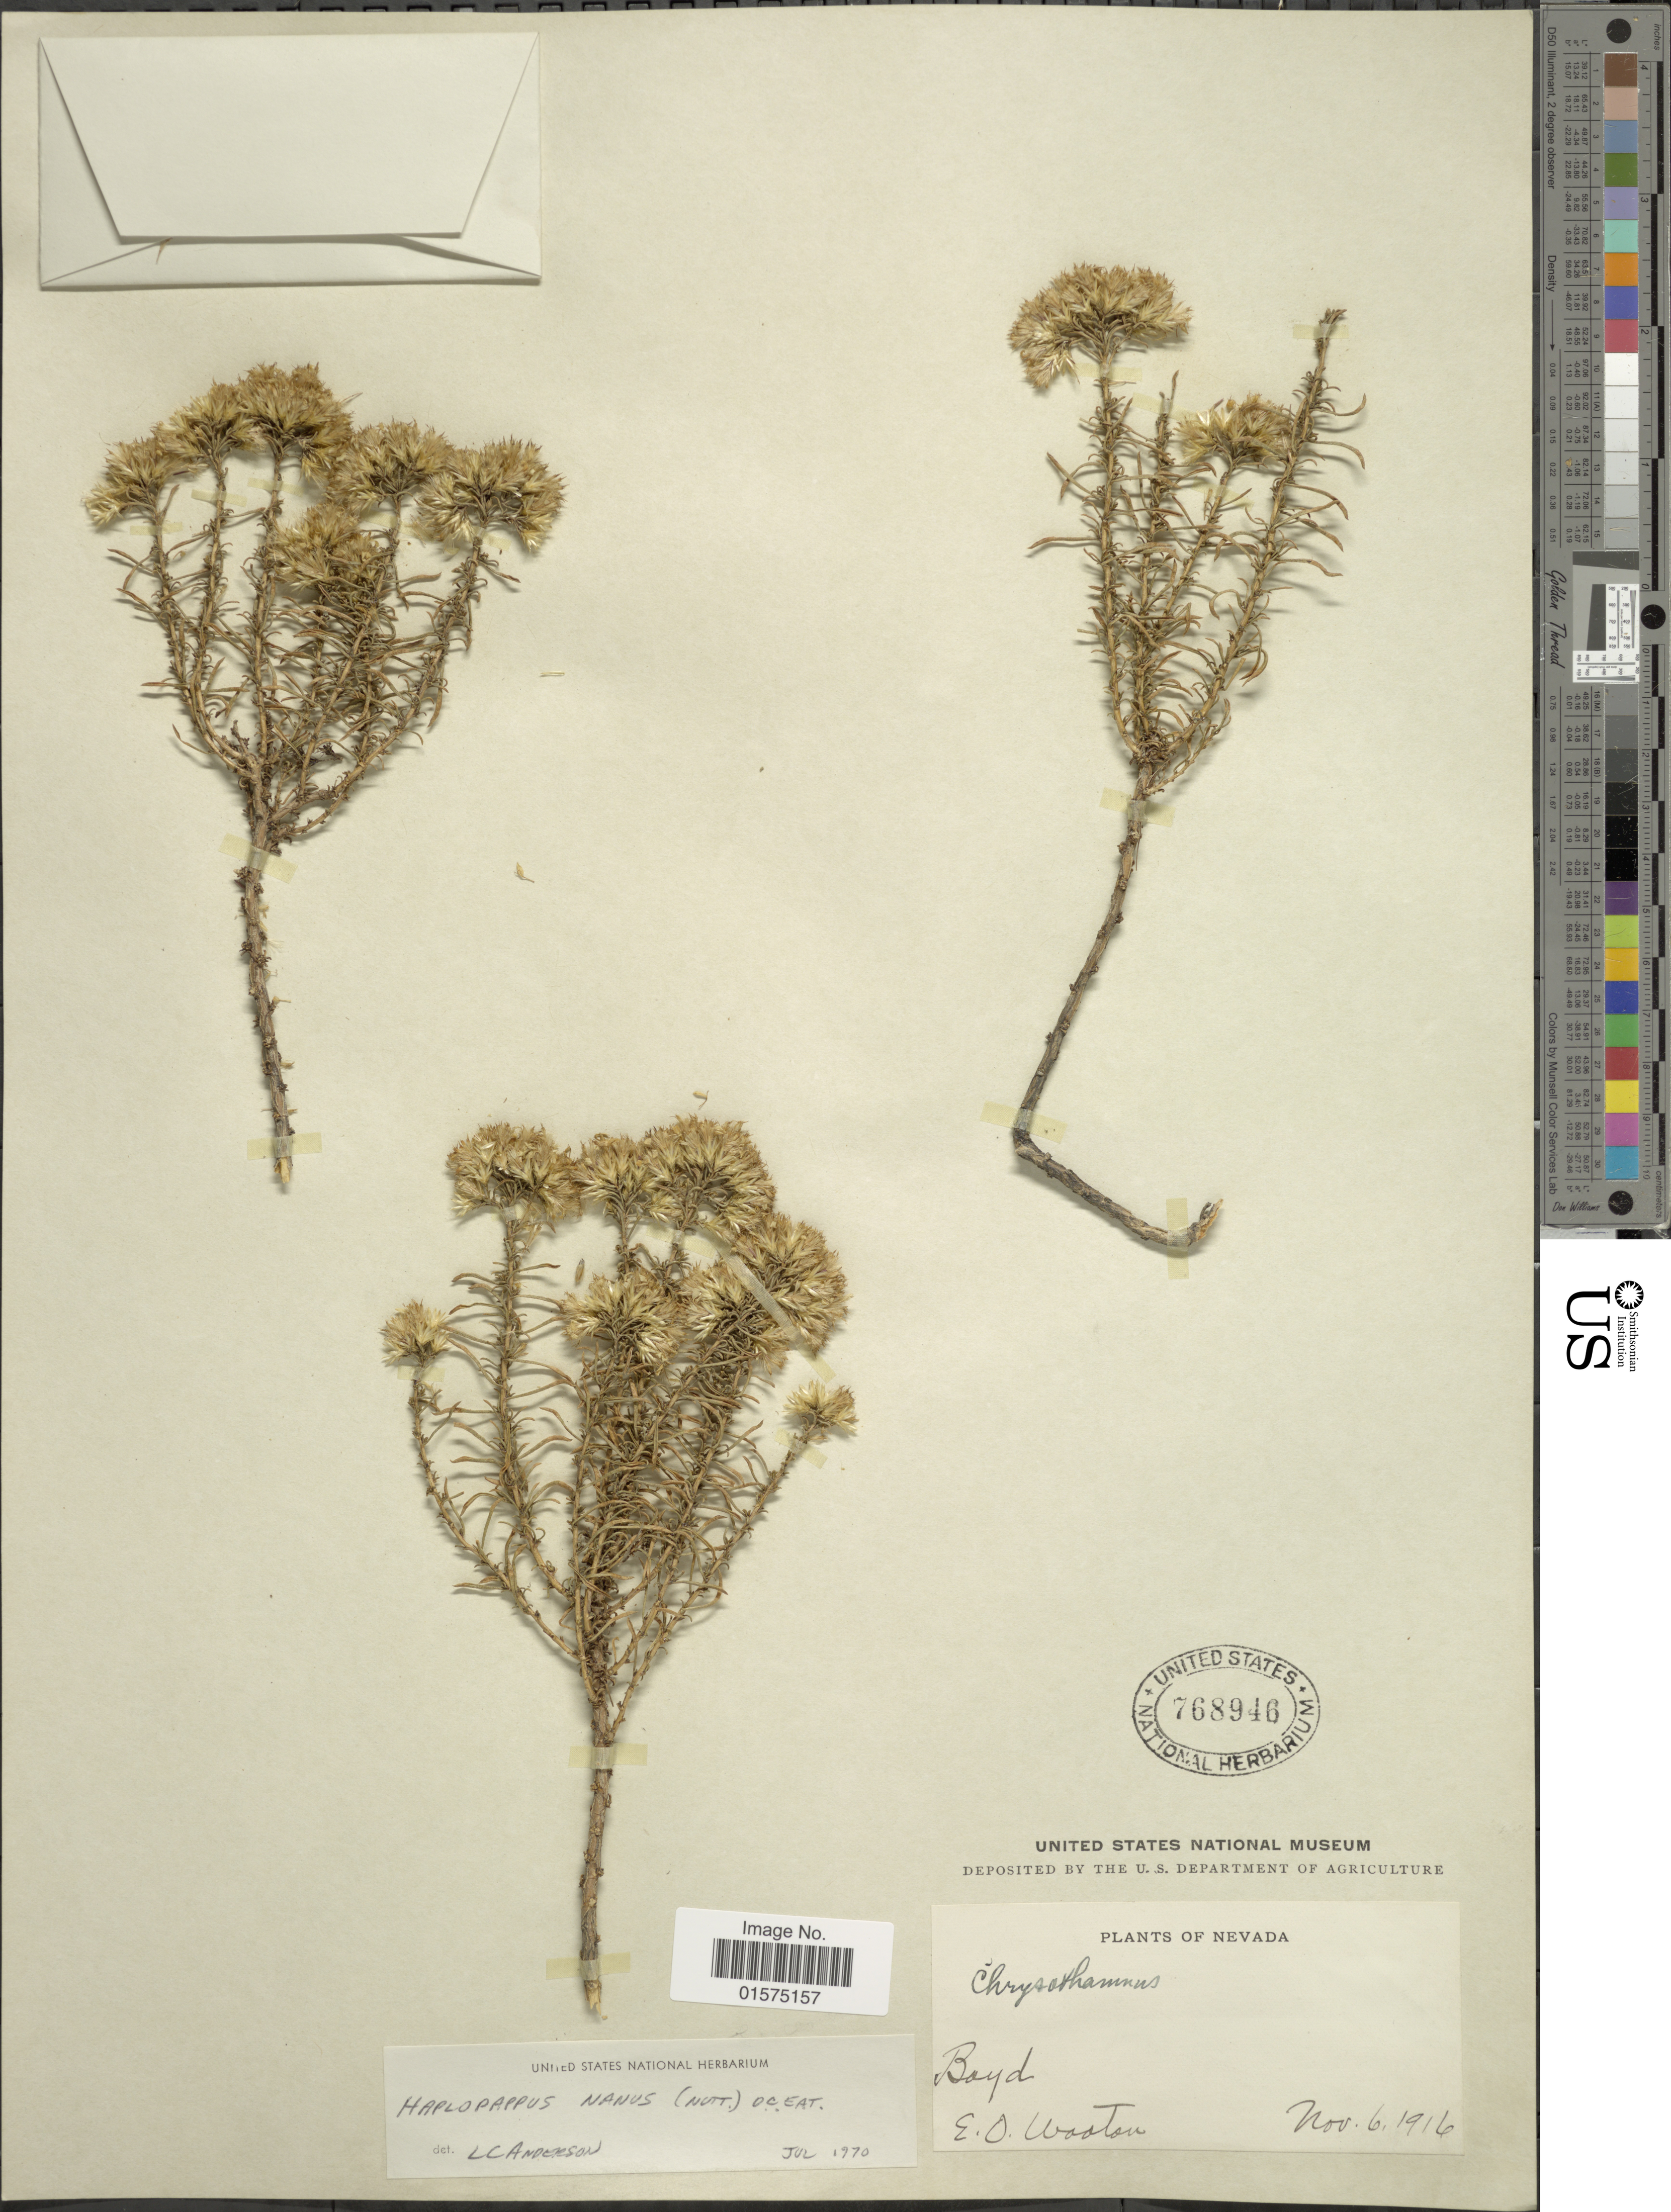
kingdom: Plantae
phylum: Tracheophyta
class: Magnoliopsida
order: Asterales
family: Asteraceae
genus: Ericameria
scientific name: Ericameria nana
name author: Nutt.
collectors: E. O. Wooton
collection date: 1916-11-06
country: United States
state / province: Nevada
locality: Boyd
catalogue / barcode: US 768946